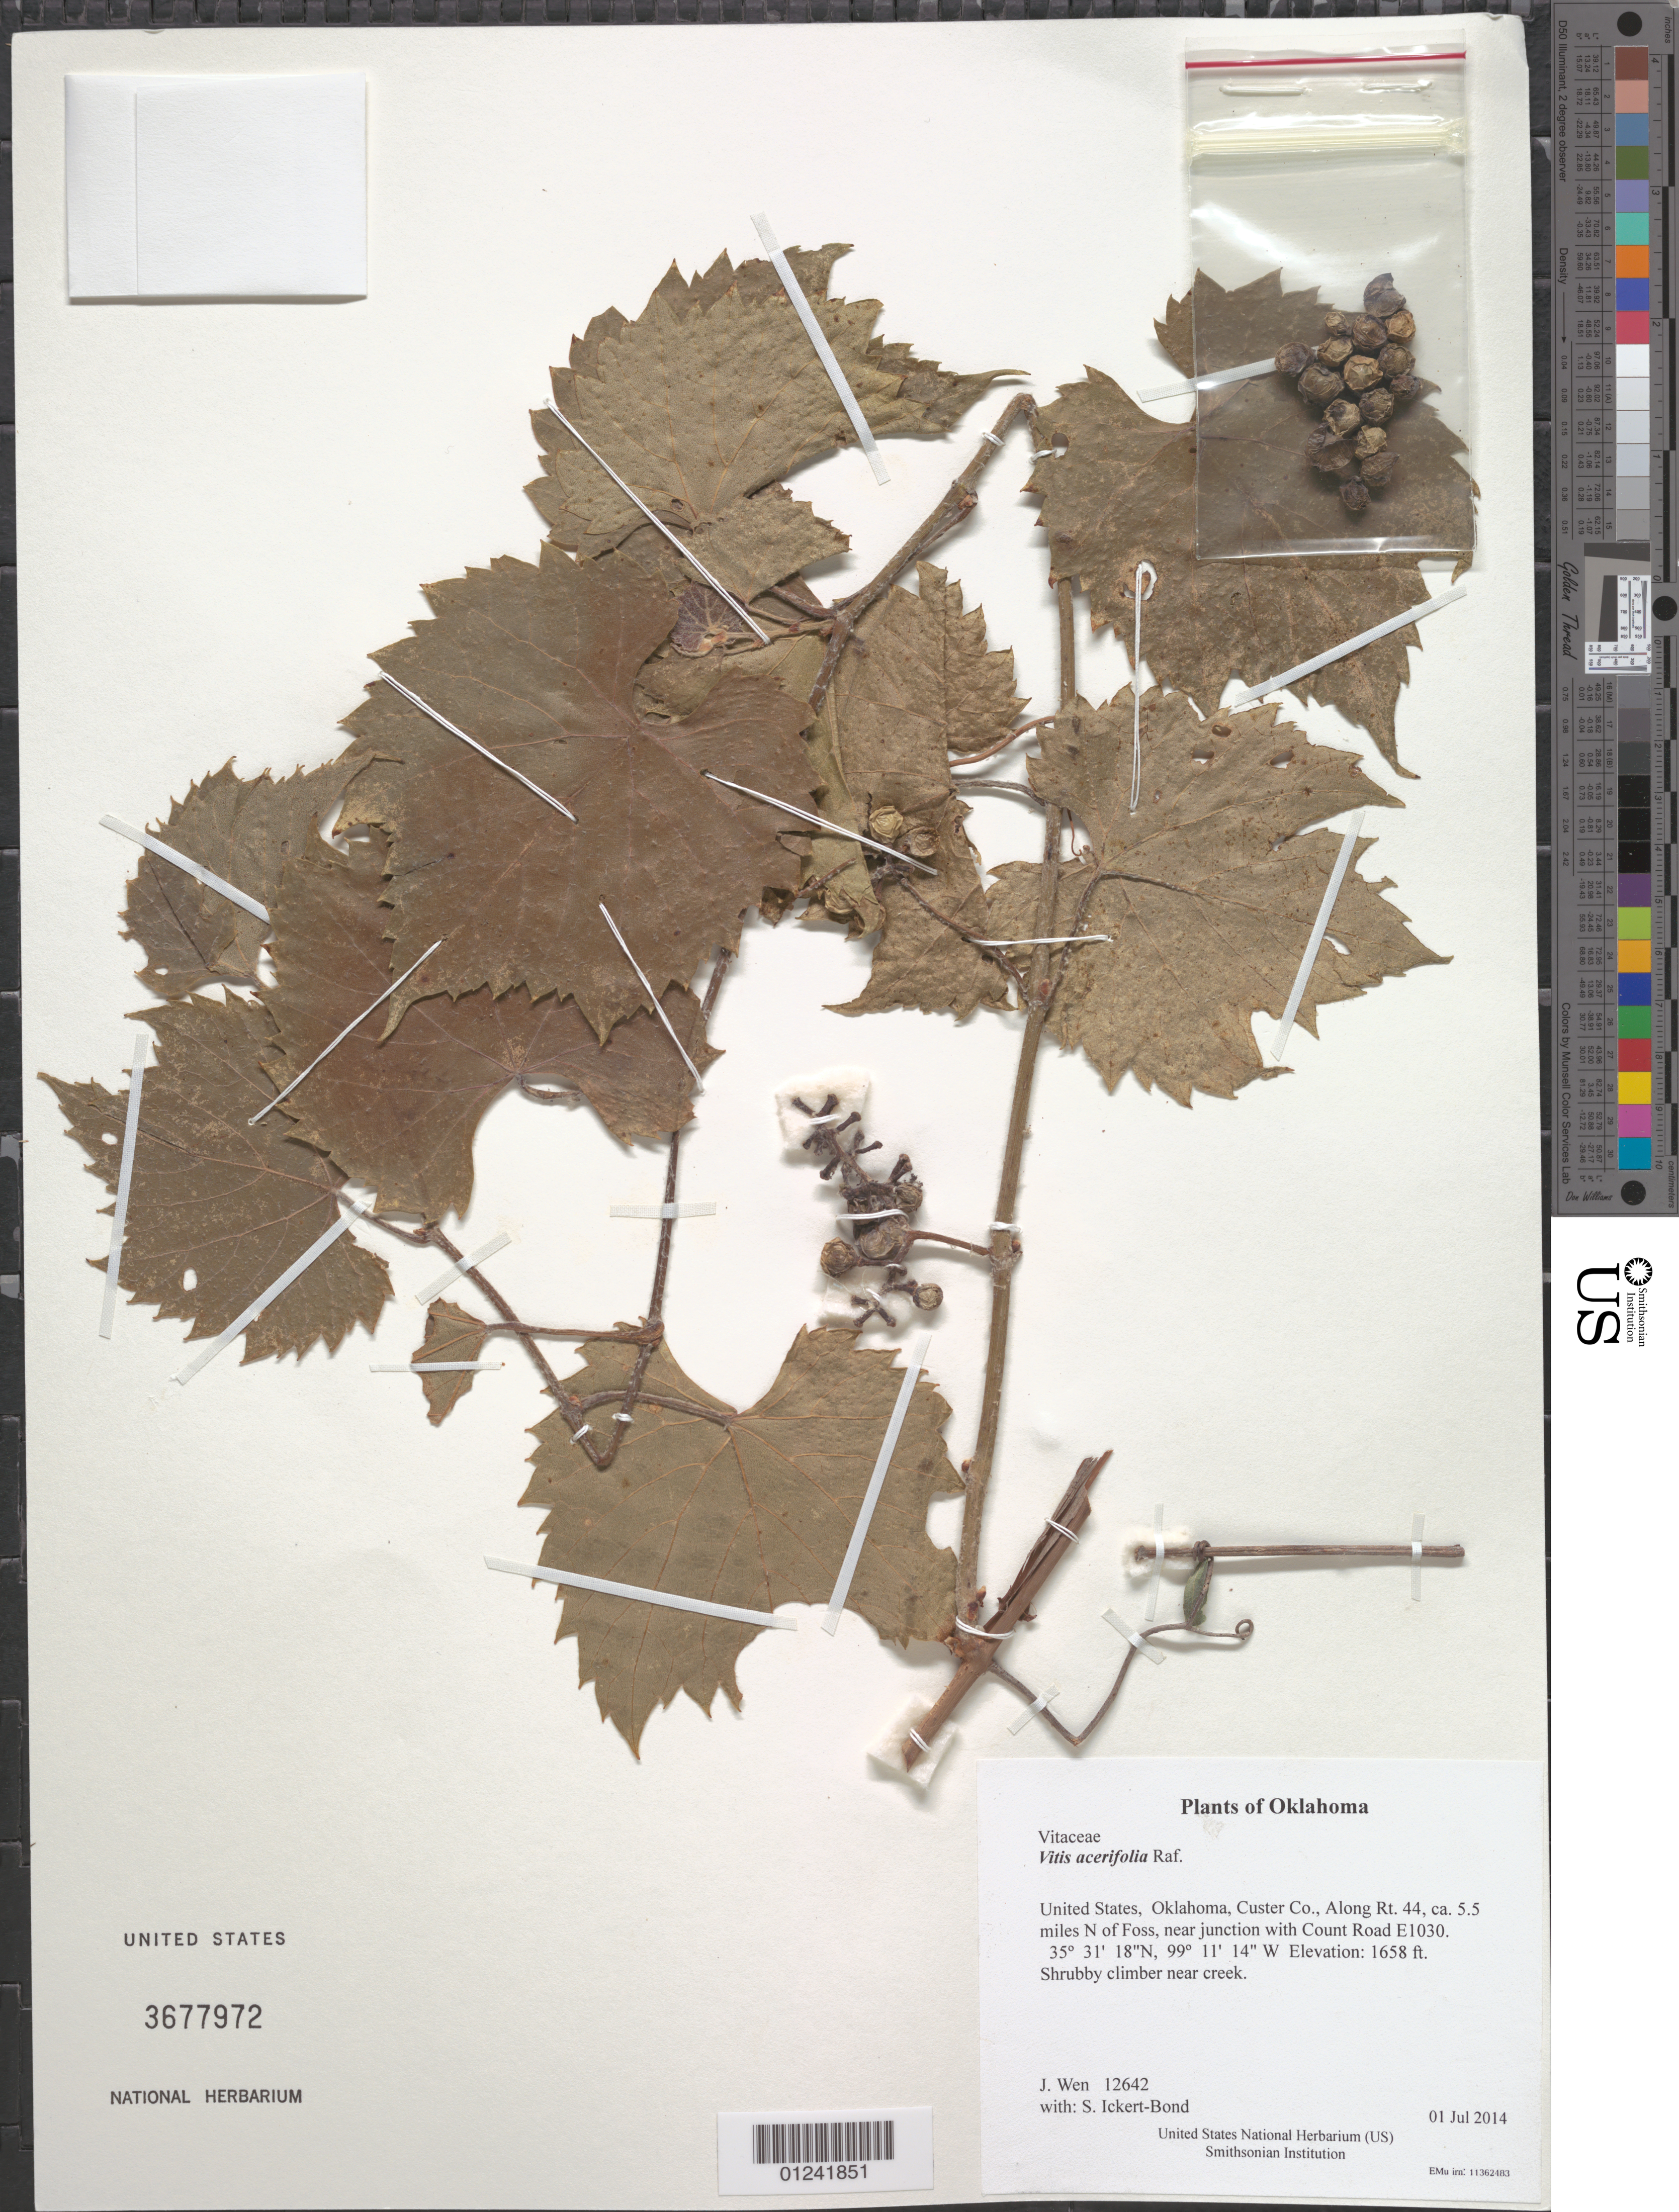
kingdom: Plantae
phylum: Tracheophyta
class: Magnoliopsida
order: Vitales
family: Vitaceae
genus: Vitis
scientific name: Vitis acerifolia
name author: Raf.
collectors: J. Wen & S. Ickert-Bond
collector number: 12642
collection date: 2014-07-01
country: United States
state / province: Oklahoma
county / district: Custer Co.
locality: Along Rt. 44, ca. 5.5 miles N of Foss, near junction with County Road E1030.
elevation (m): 505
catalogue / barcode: US 3677972